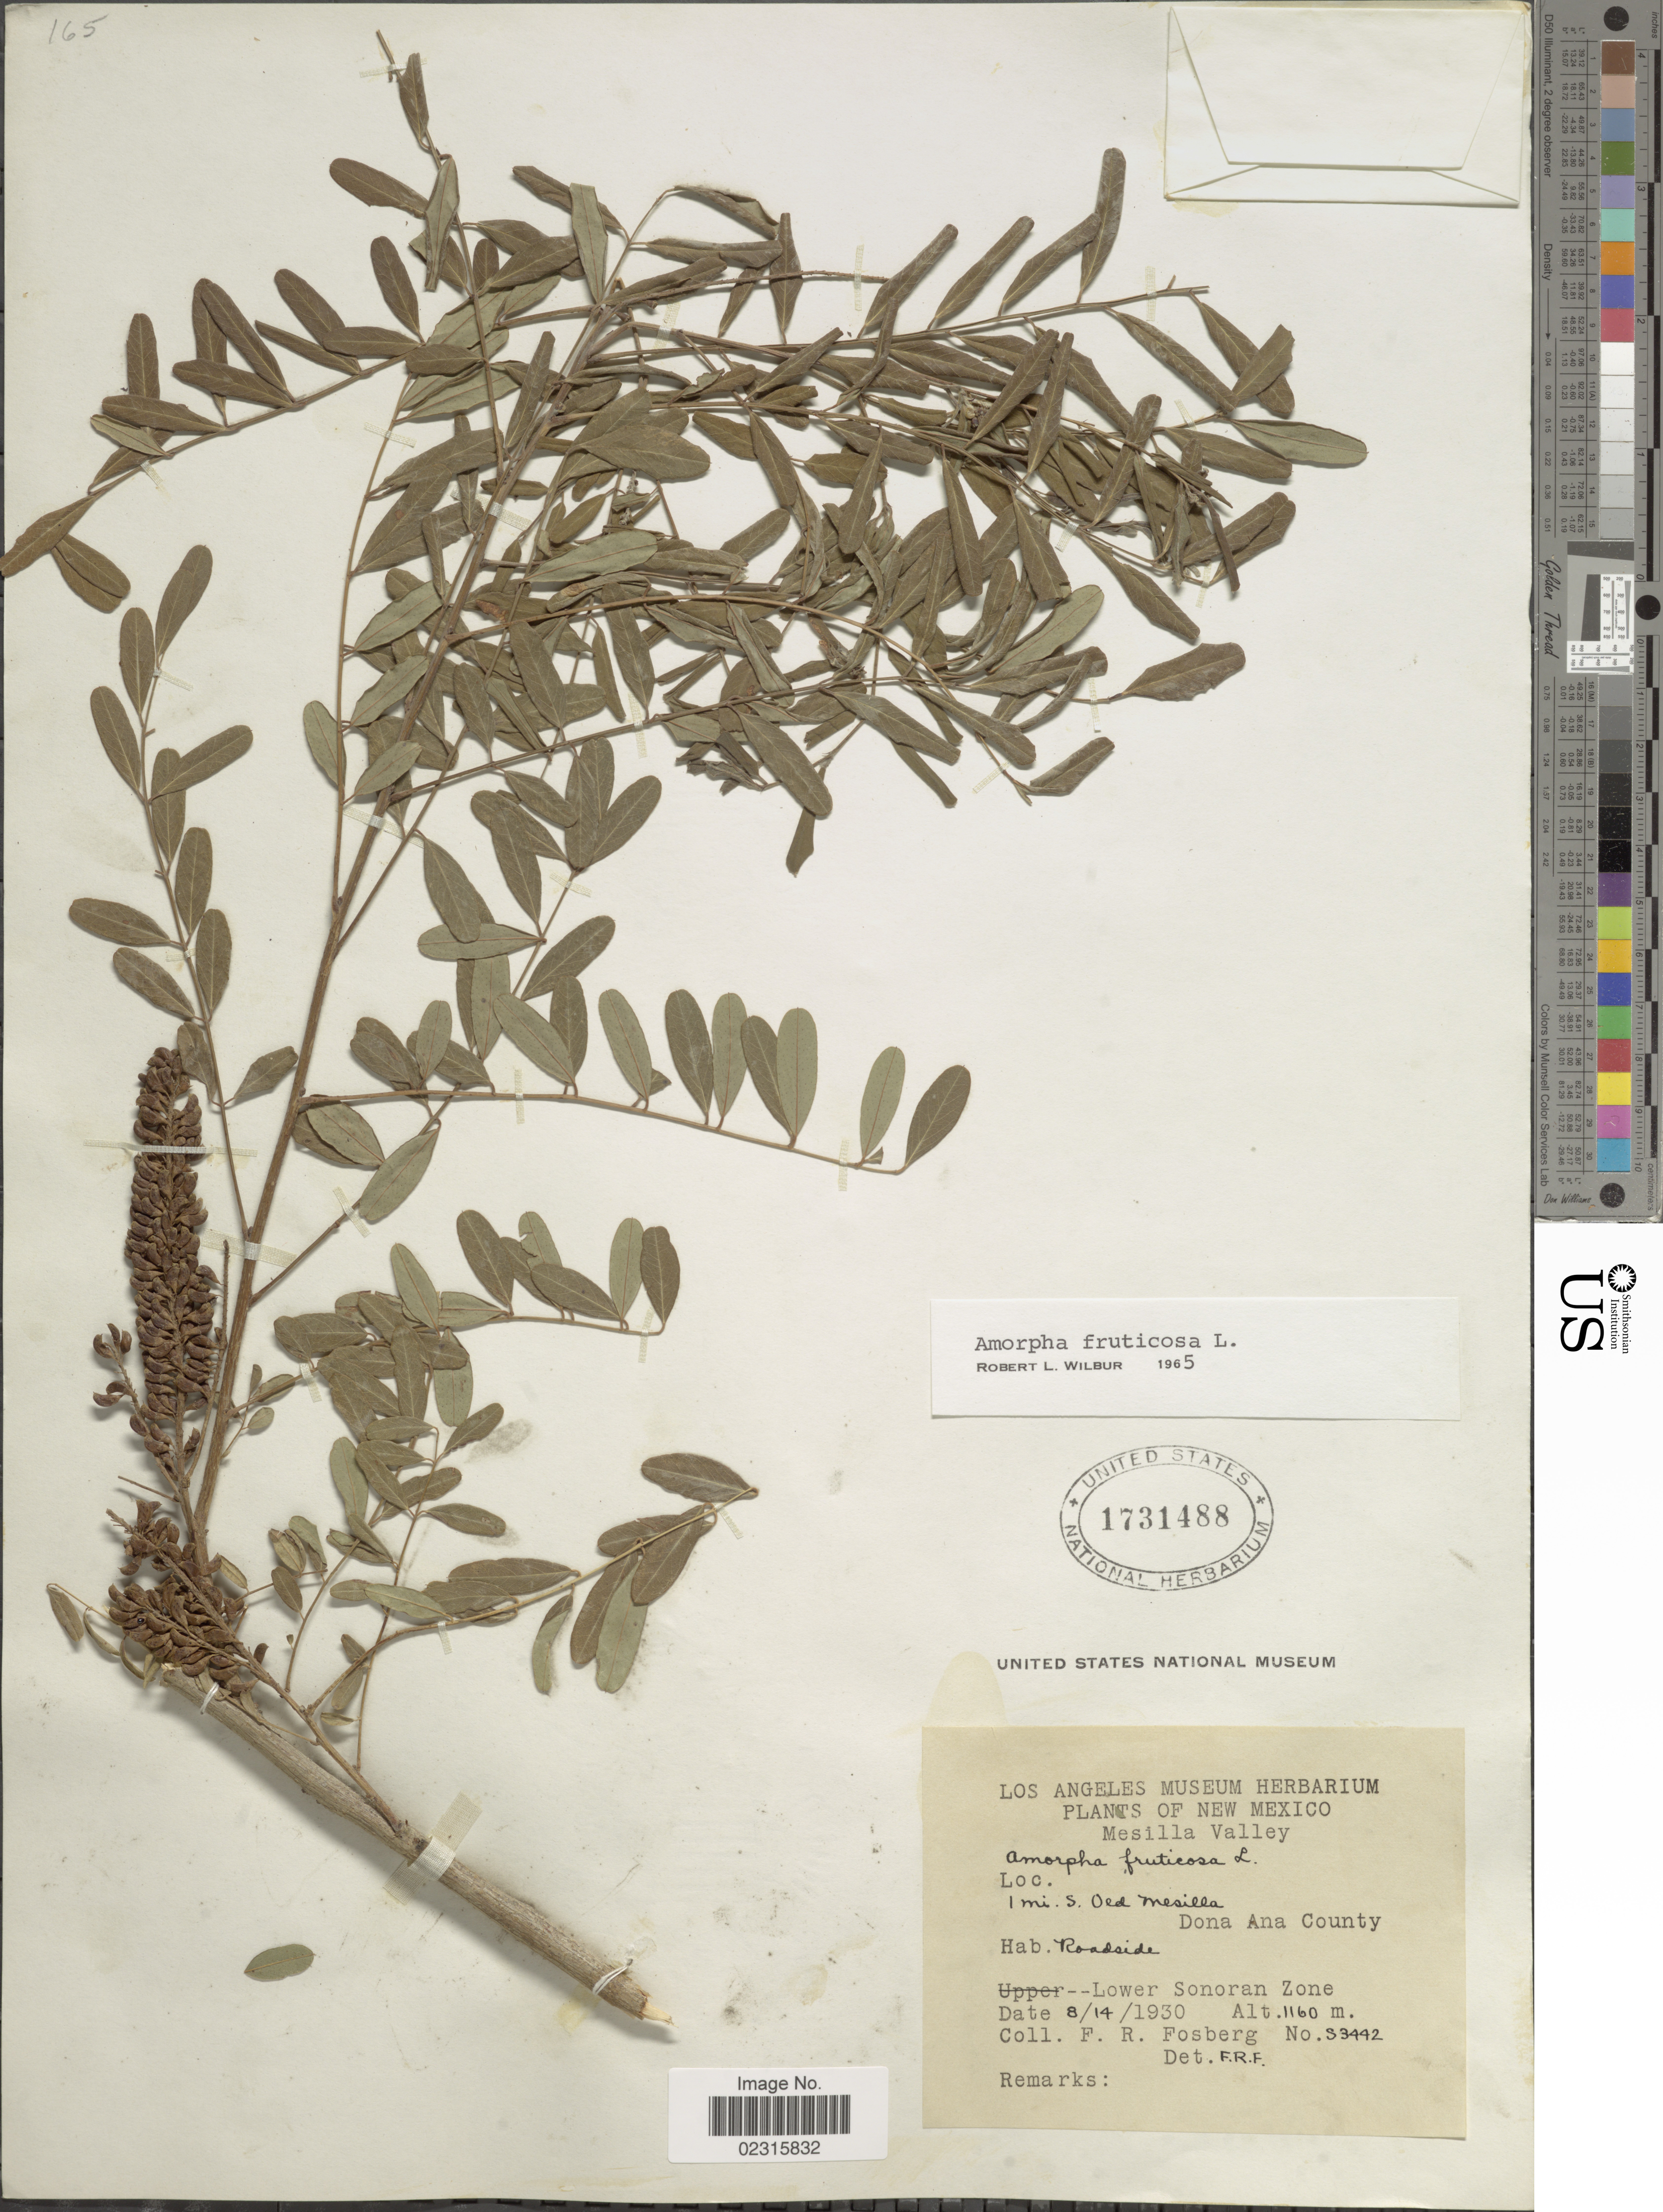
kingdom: Plantae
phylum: Tracheophyta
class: Magnoliopsida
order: Fabales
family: Fabaceae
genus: Amorpha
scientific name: Amorpha fruticosa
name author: L.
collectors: F. R. Fosberg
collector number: S3442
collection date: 1930-08-14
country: United States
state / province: New Mexico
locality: Mesilla Valley, 1 mi. S. oed Mesilla, Dona Ana County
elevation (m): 1160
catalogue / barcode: US 1731488